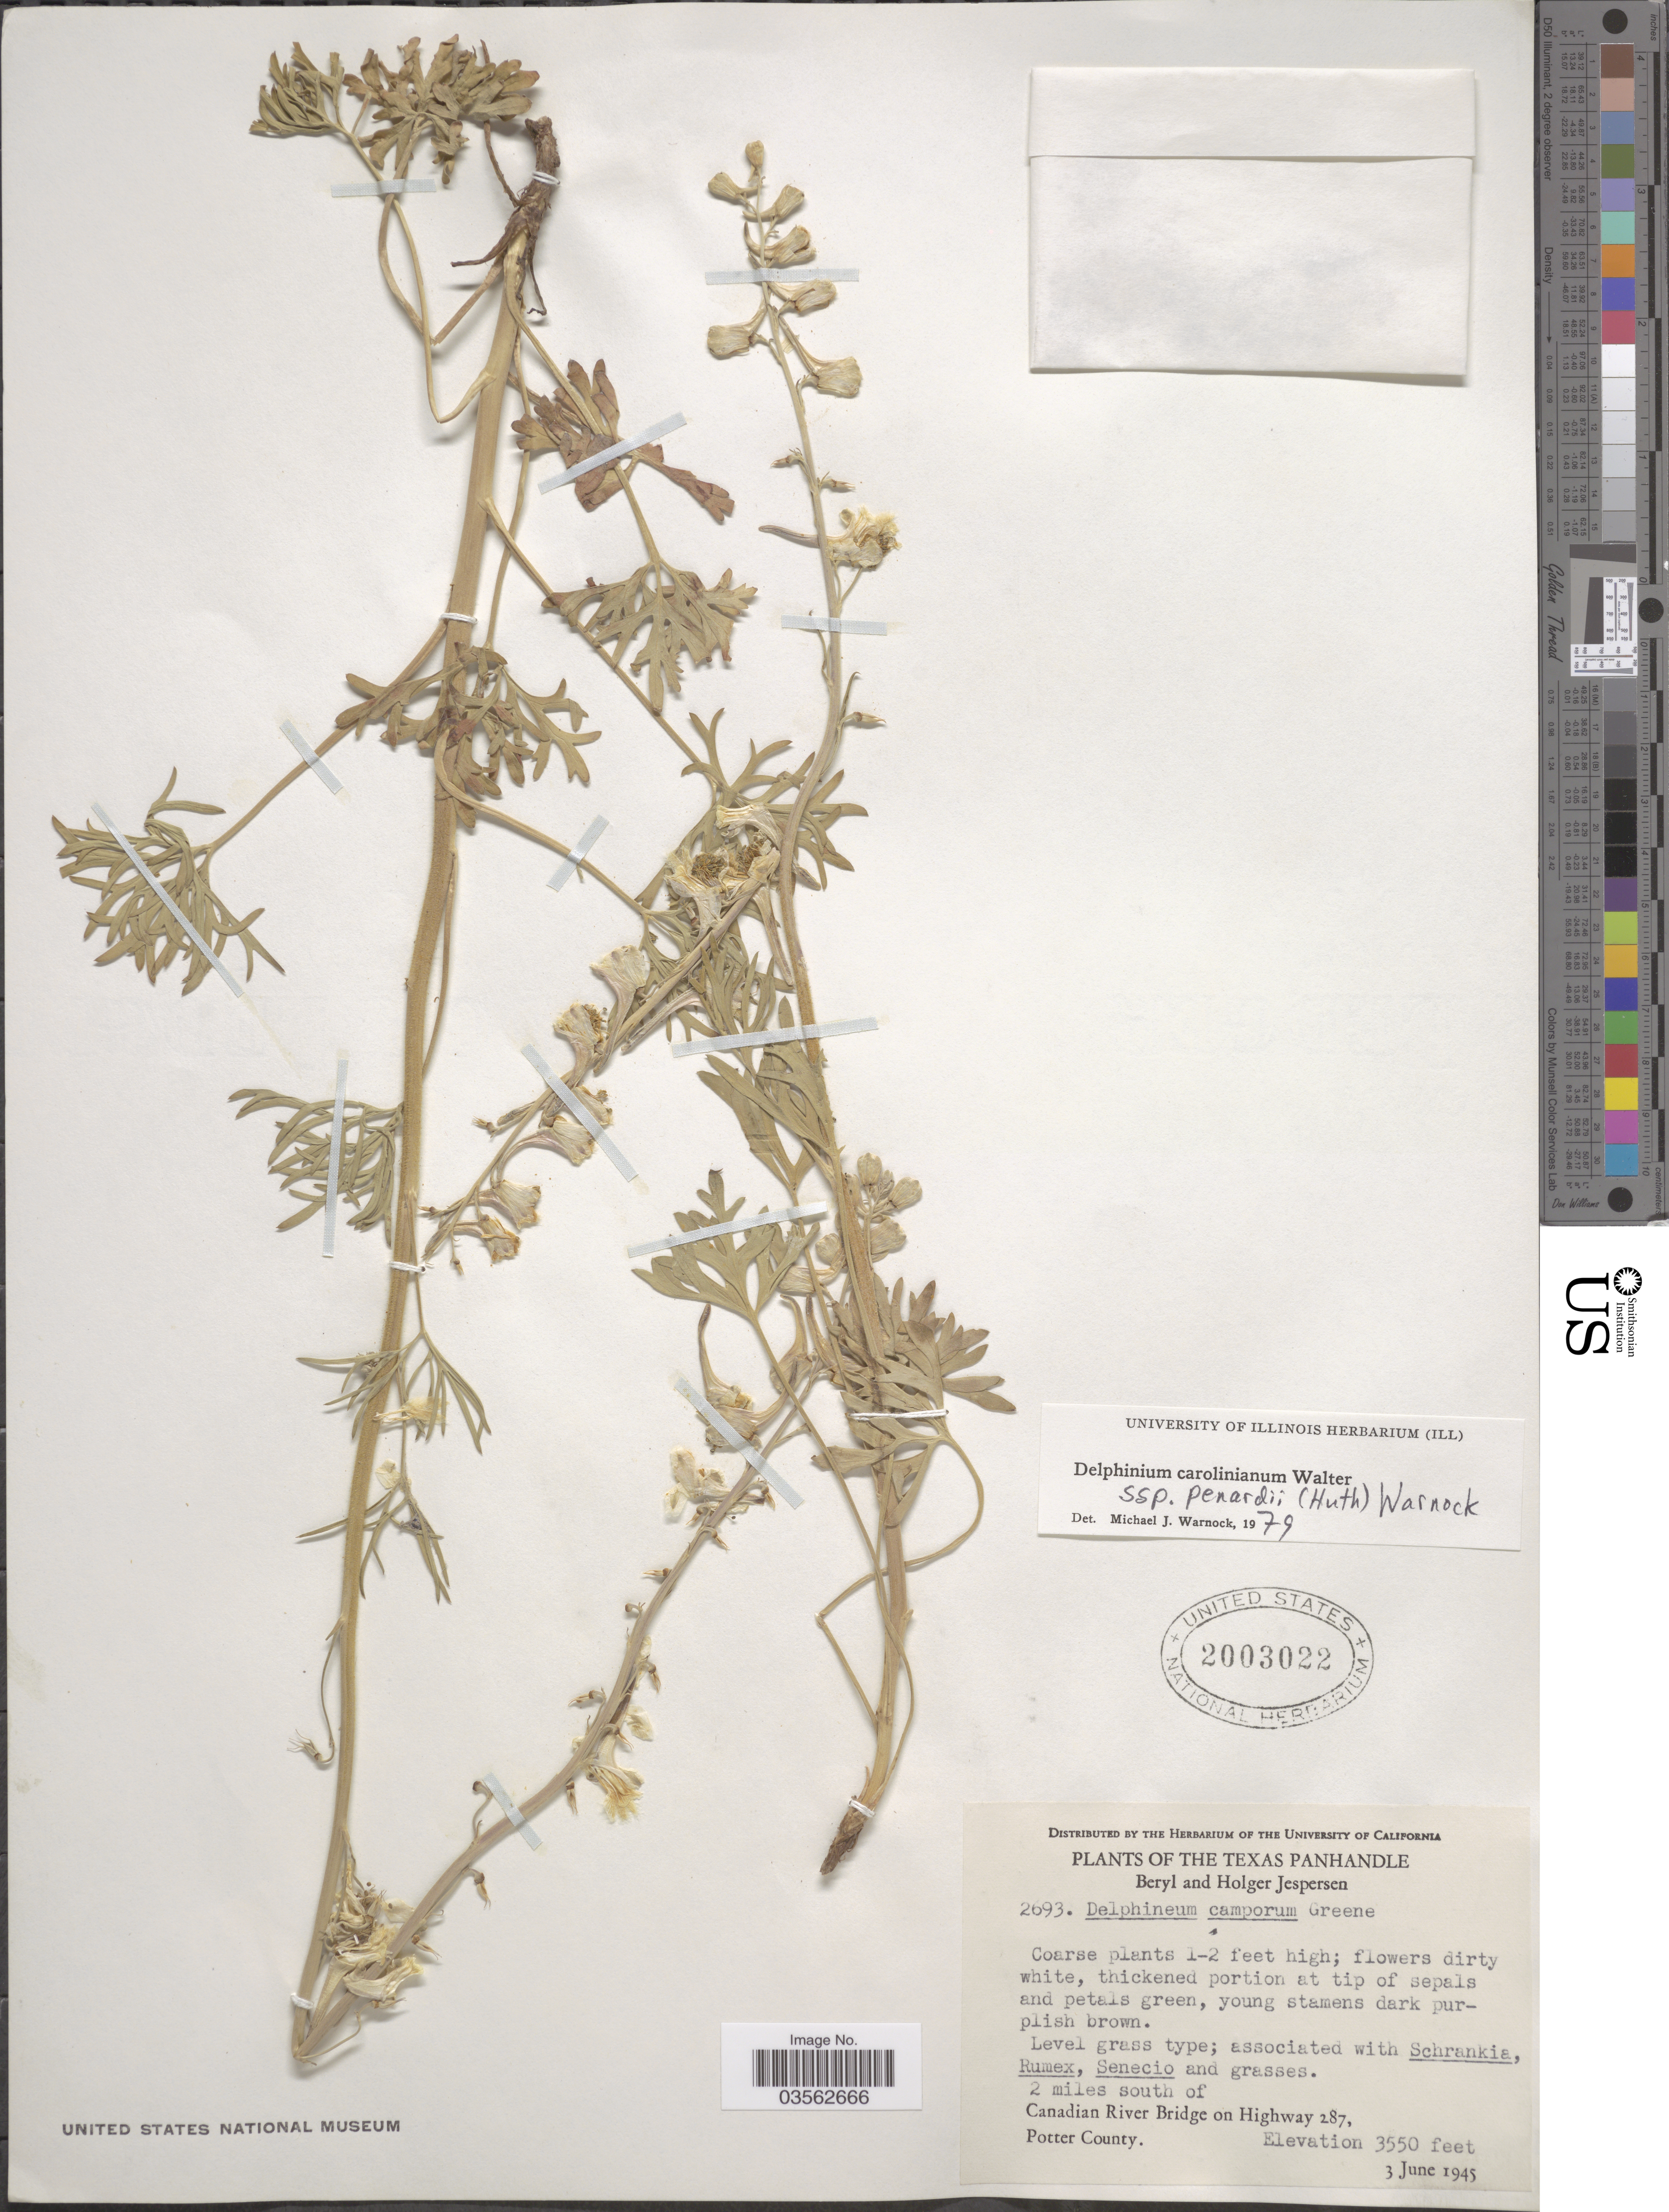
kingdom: Plantae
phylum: Tracheophyta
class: Magnoliopsida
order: Ranunculales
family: Ranunculaceae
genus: Delphinium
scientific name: Delphinium carolinianum subsp. penardii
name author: (Huth) M.J. Warnock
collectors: B. Jespersen & H. Jespersen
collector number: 2693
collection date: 1945-06-03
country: United States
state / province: Texas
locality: The Texas Panhandle. 2 miles south of Canadian River Bridge on Highway 287, Potter County.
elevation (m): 1082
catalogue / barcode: US 2003022